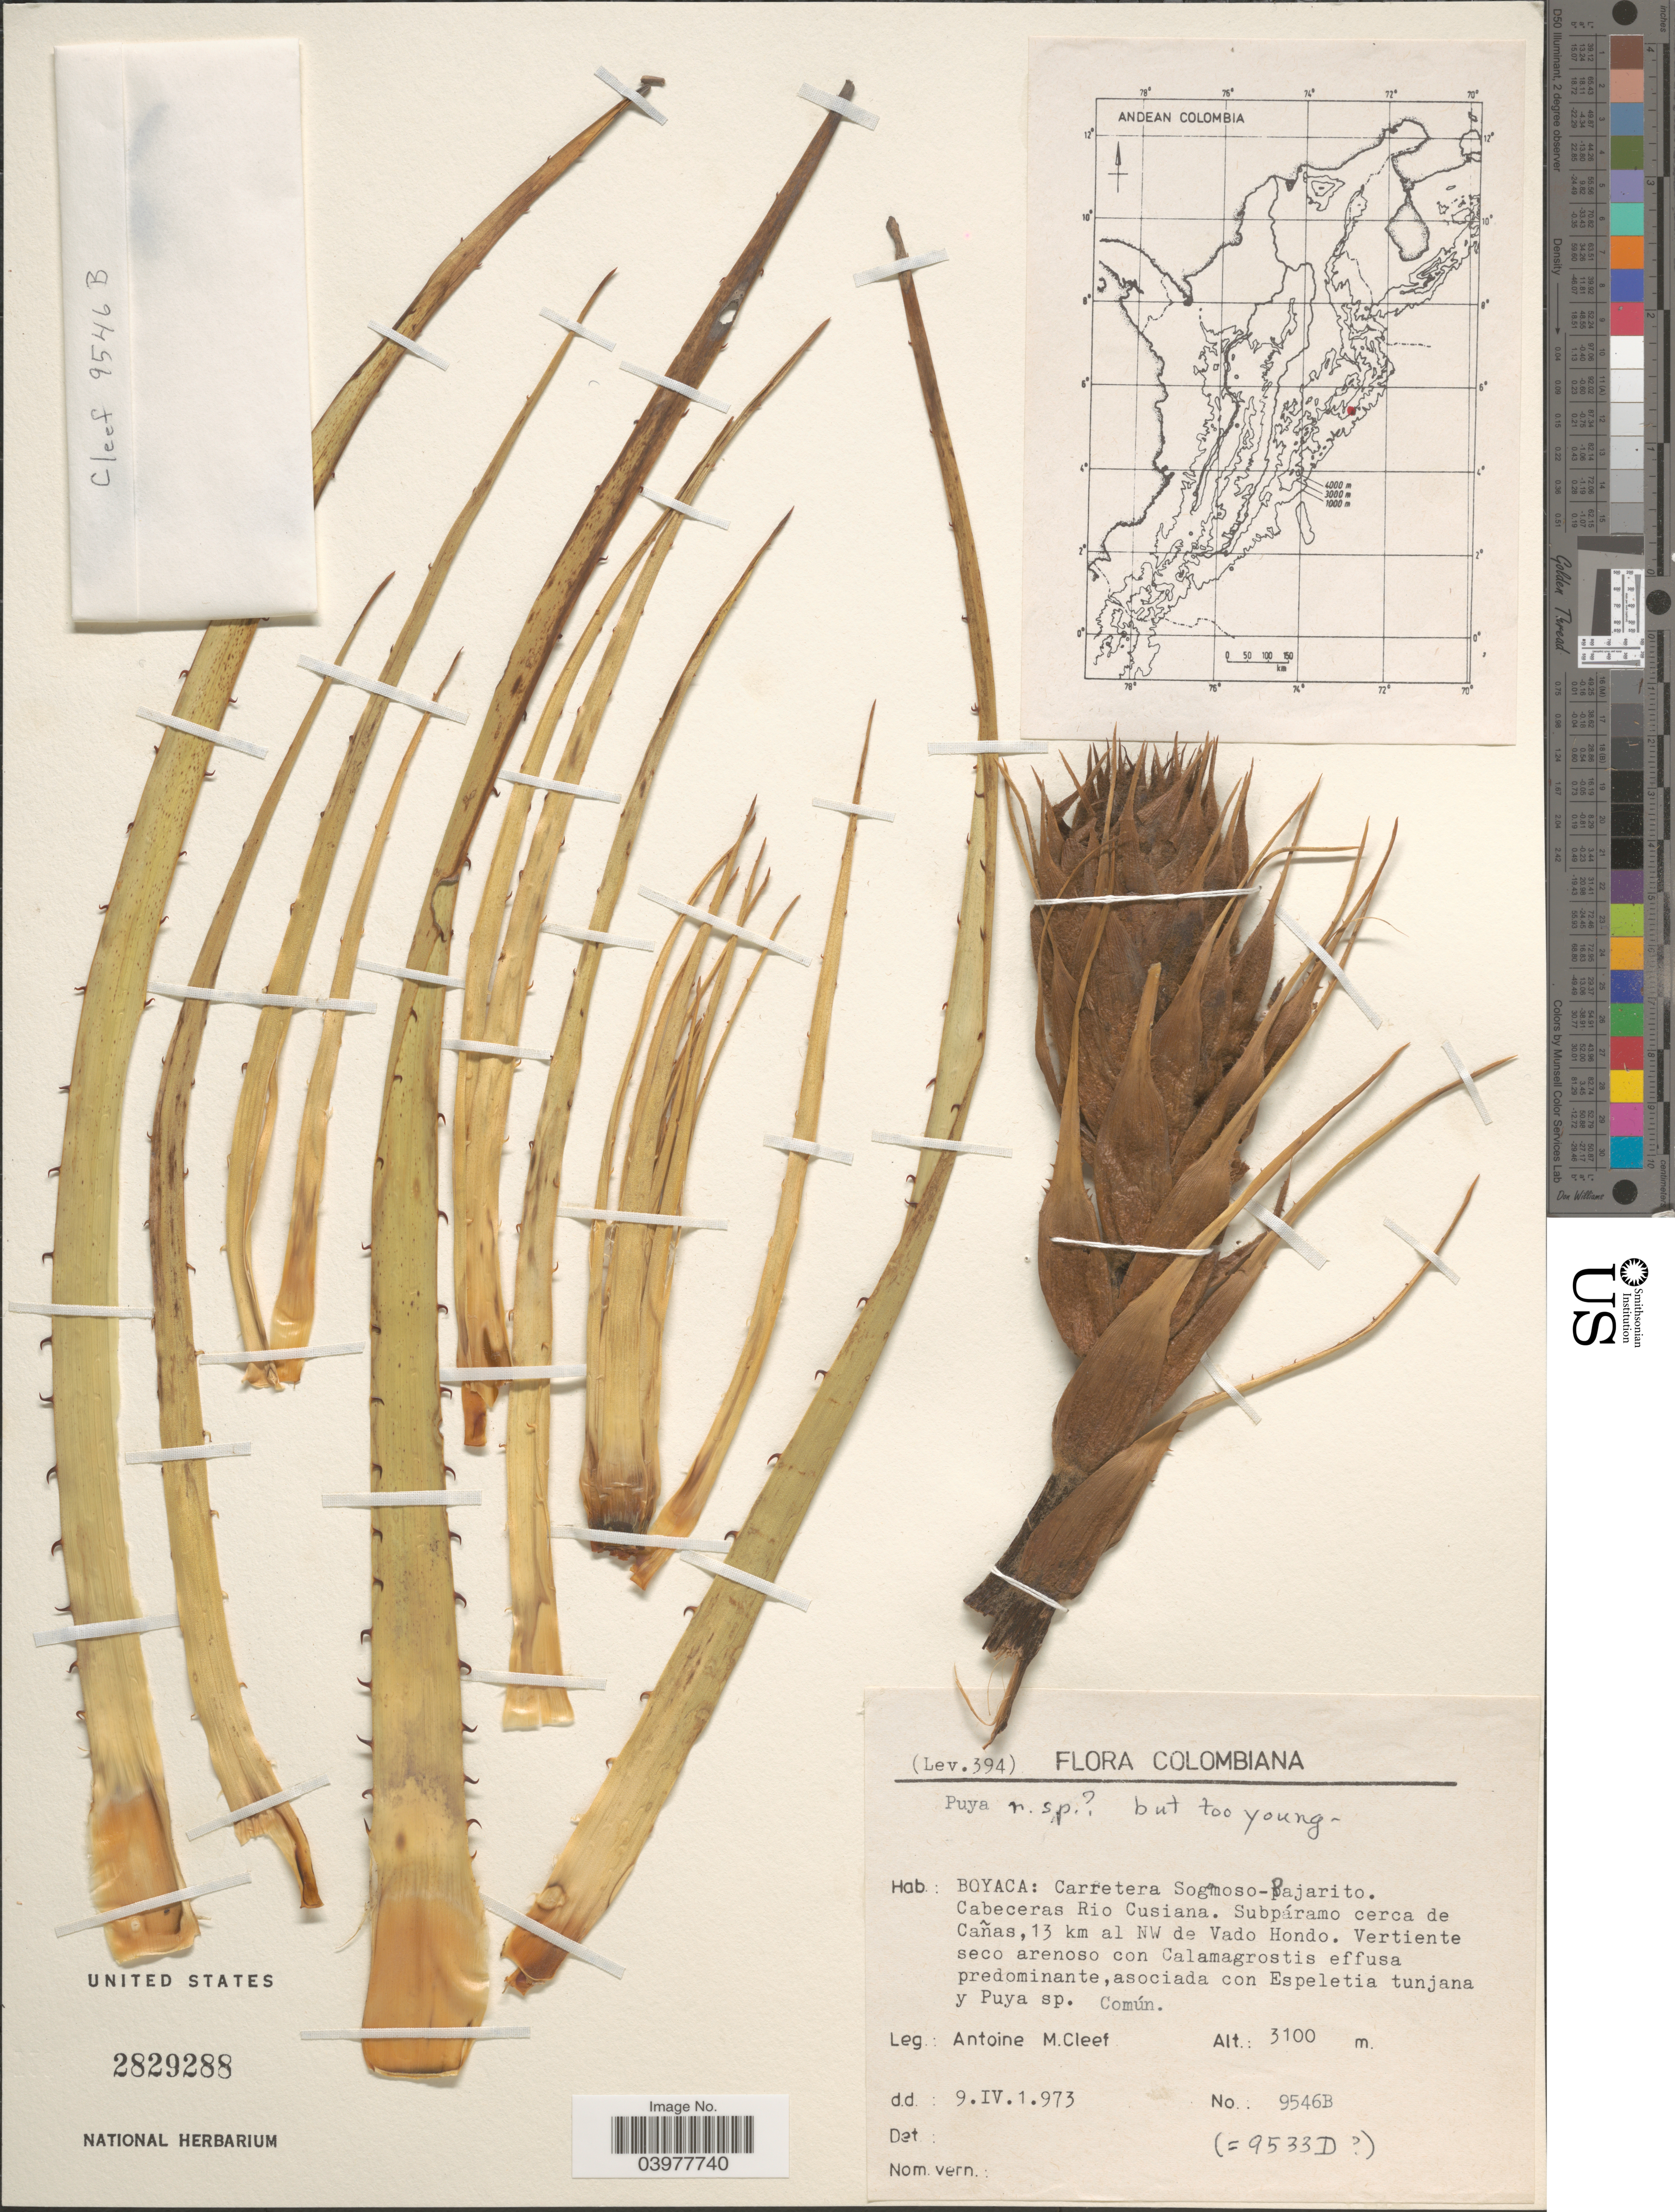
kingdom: Plantae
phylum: Tracheophyta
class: Liliopsida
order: Poales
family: Bromeliaceae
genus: Puya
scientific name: Puya sp.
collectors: A. M. Cleef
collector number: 9546B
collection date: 1973-04-09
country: Colombia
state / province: Boyacá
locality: Carretera Sogamoso-Pajarito. Cabeceras Rio Cusiana. Subpáramo cerca de Cañas, 13 km al NW de Vado Hondo.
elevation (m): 3100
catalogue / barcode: US 2829288